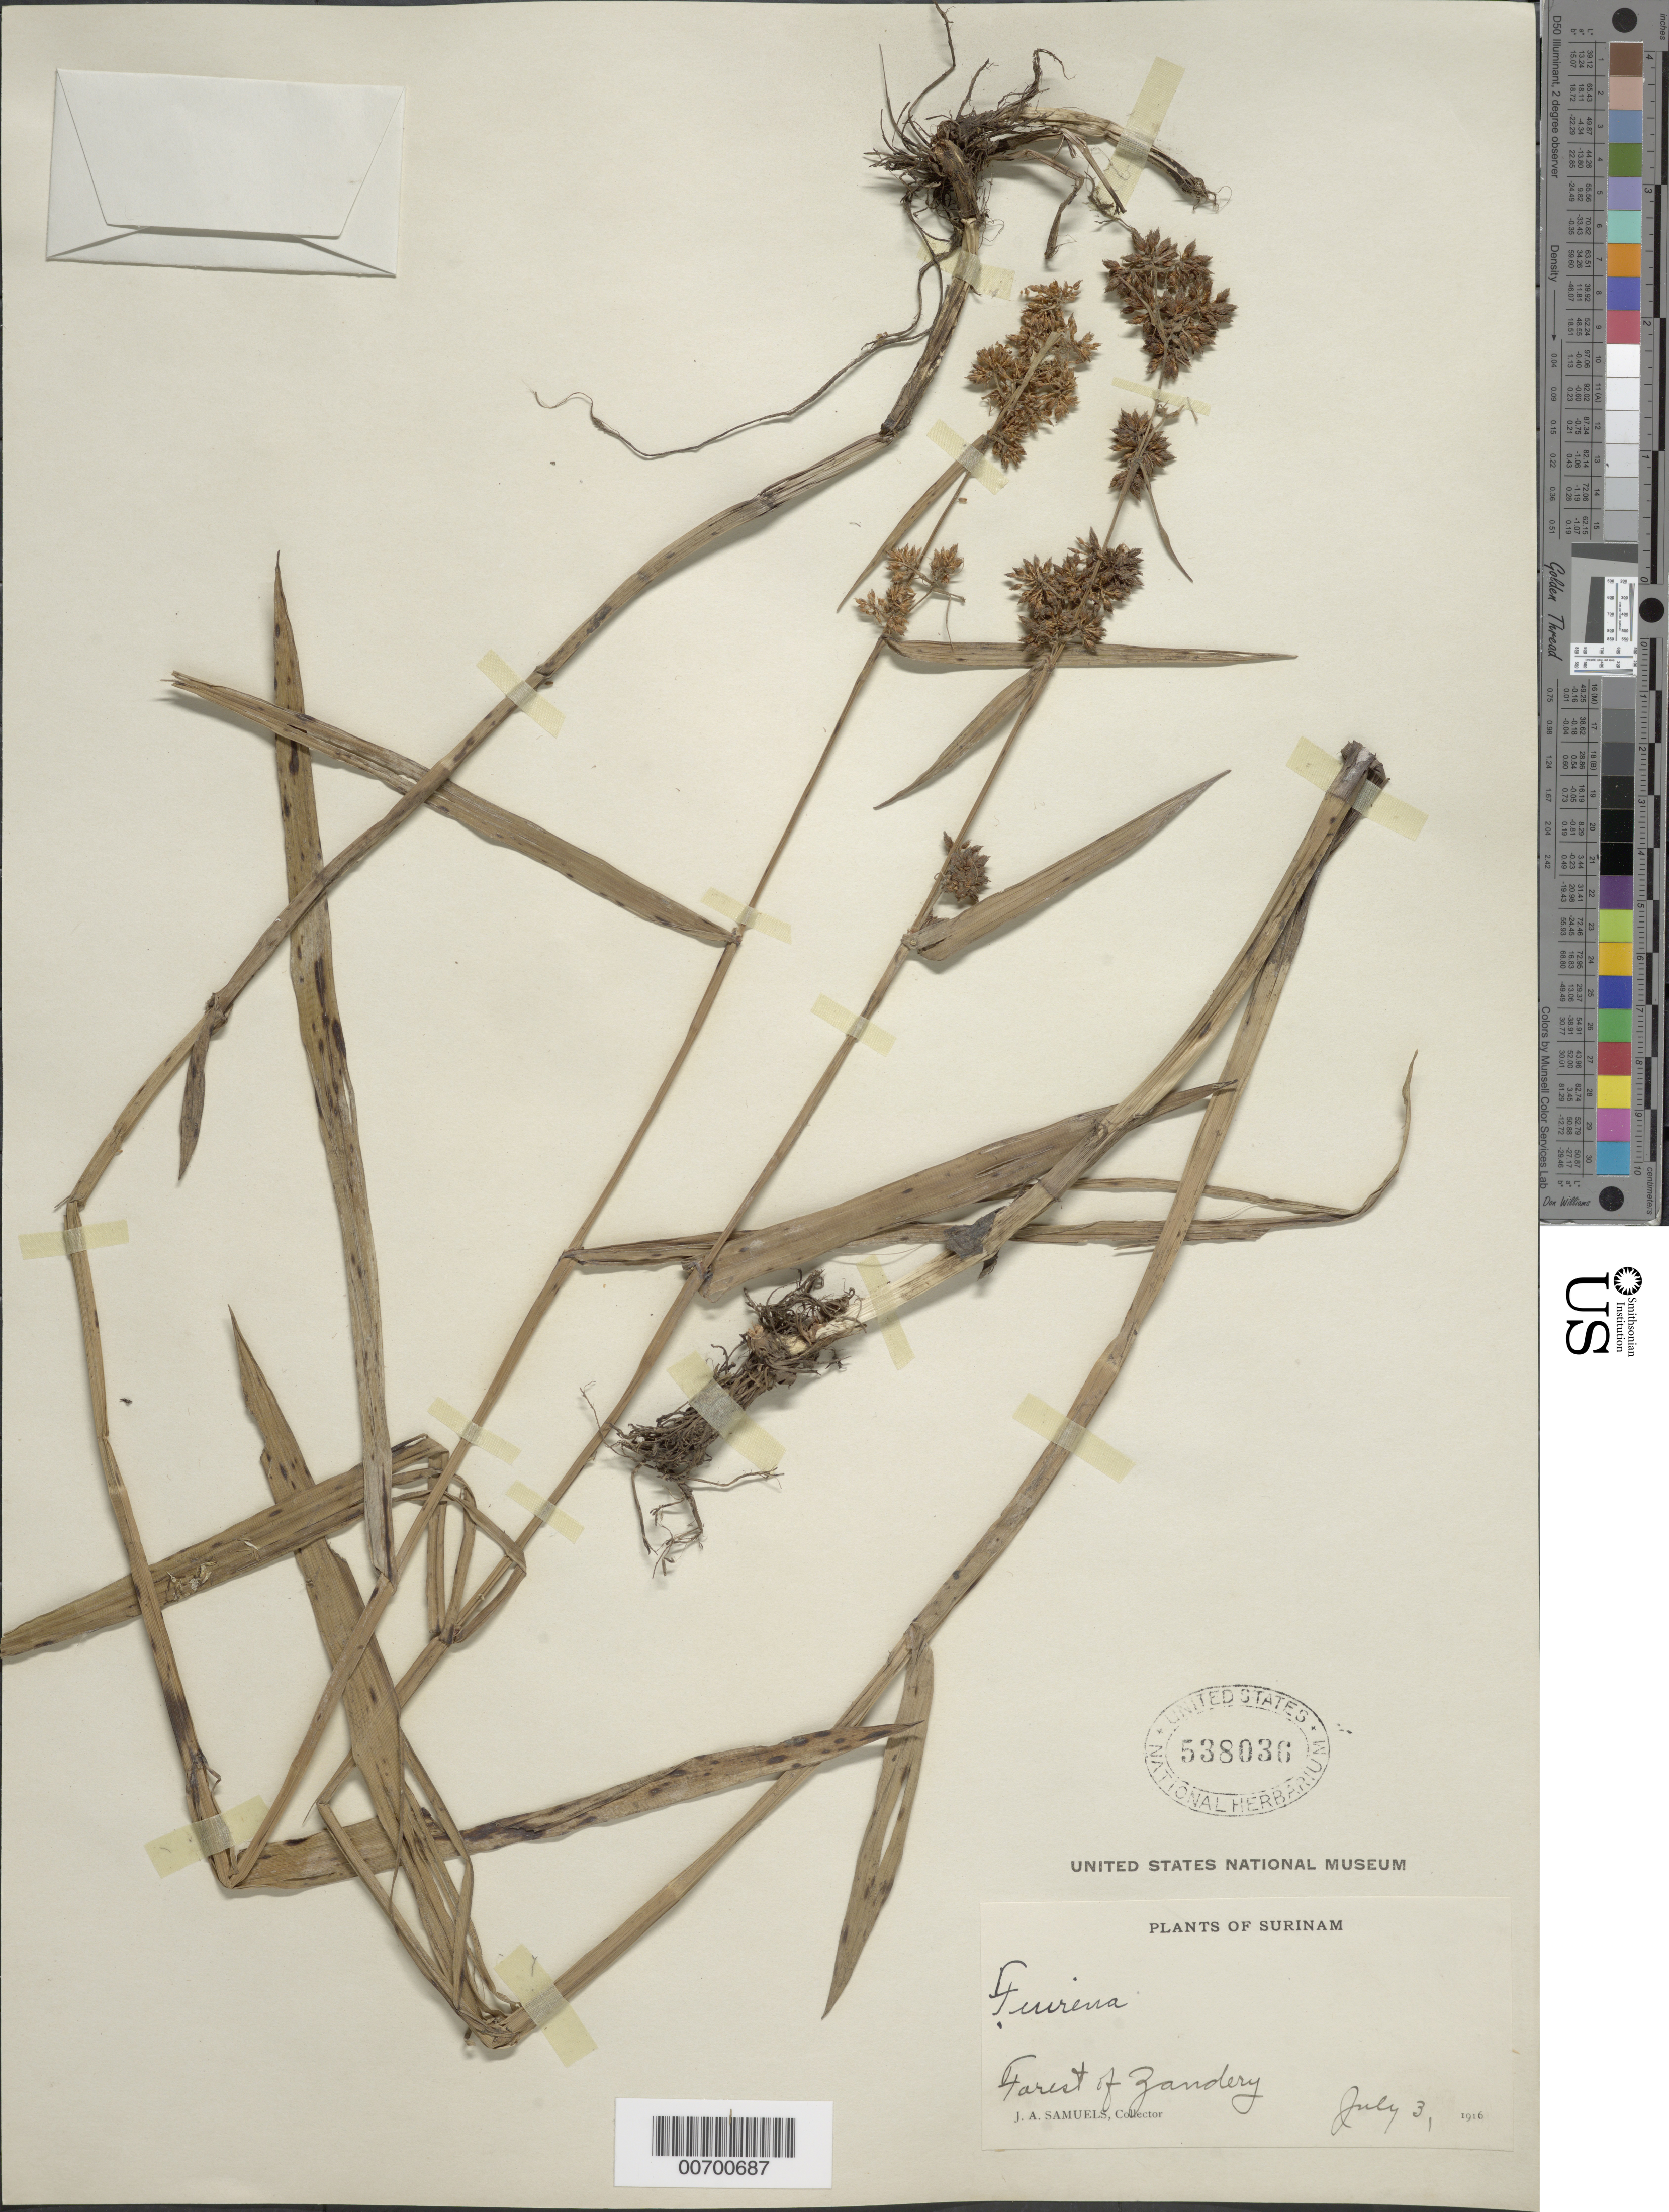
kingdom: Plantae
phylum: Tracheophyta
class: Liliopsida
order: Poales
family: Cyperaceae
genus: Fuirena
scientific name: Fuirena umbellata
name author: Rottb.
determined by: Strong, Mark T., (BOT), Smithsonian Institution - National Museum of Natural History (UNITED STATES)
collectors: J. A. Samuels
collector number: s.n. [541]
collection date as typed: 3-Jul-16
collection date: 1916-07-03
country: Suriname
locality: Forest of Zandery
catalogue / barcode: US 538036